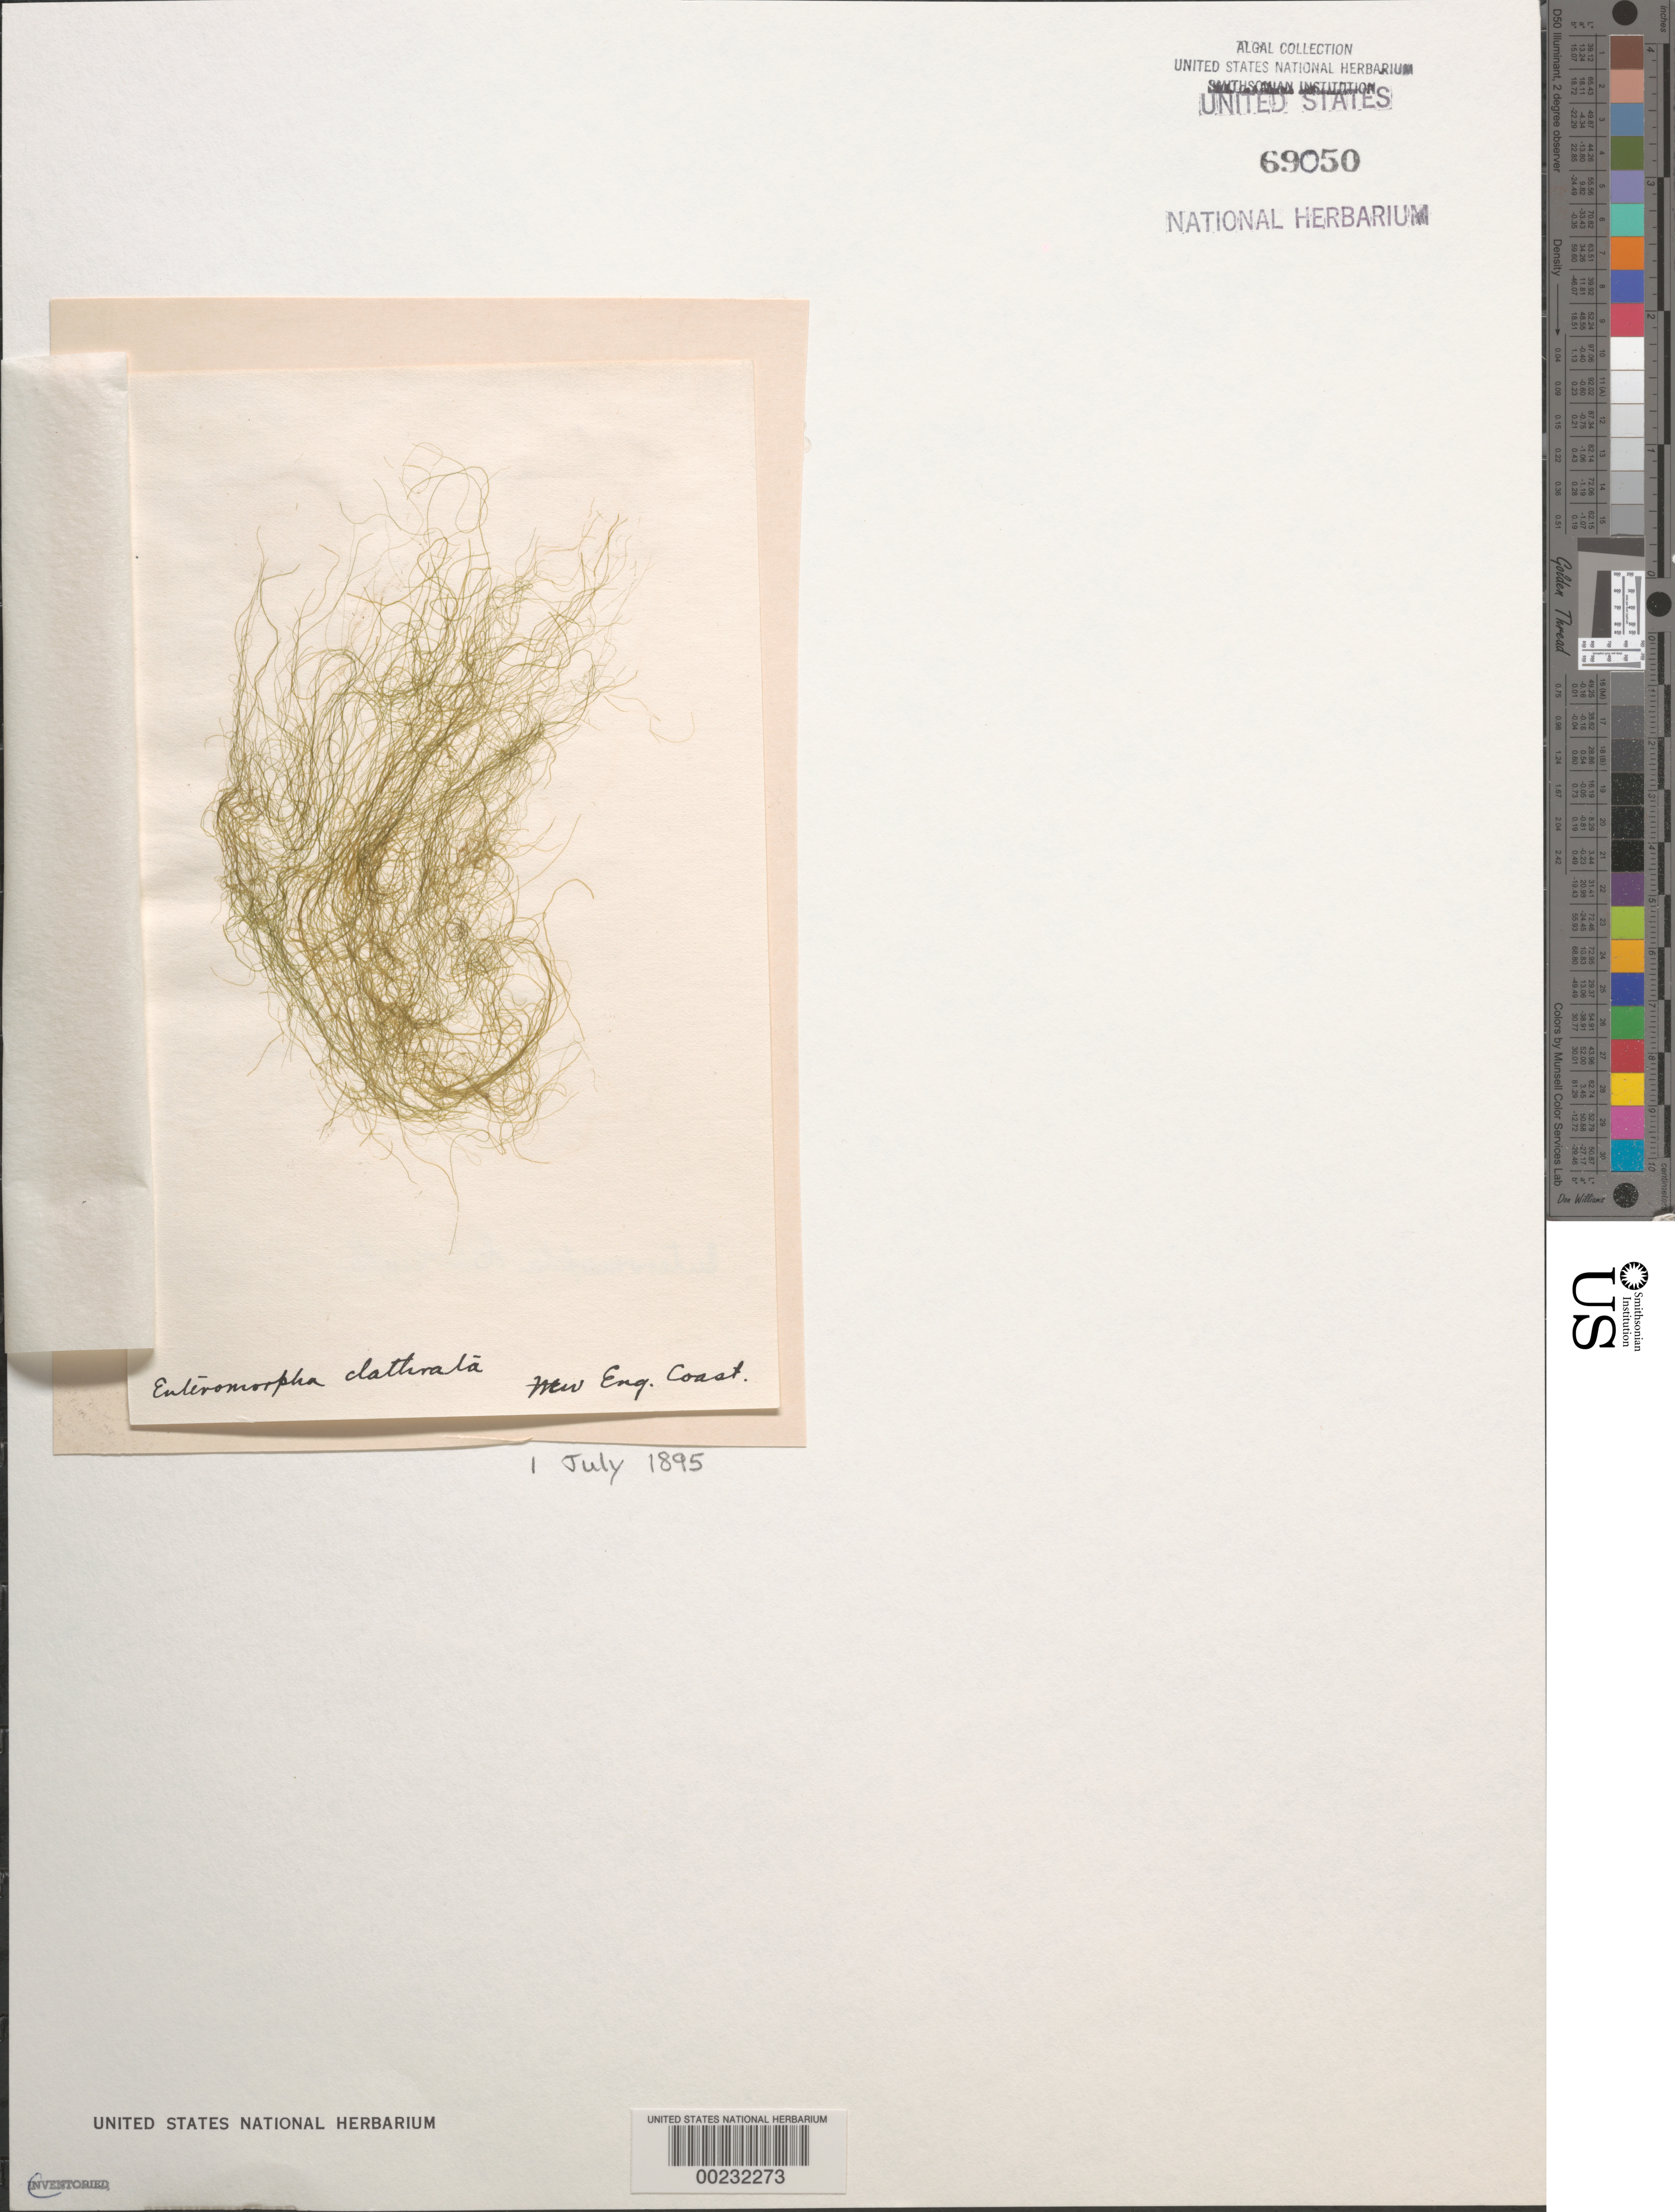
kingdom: Plantae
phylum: Chlorophyta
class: Ulvophyceae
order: Ulvales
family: Ulvaceae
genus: Ulva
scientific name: Ulva clathrata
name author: (Roth) C. Agardh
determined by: Algae name updating Project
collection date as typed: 01 Jul 1895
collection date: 1895-07-01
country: United States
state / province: New England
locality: Coast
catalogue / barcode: US 69050